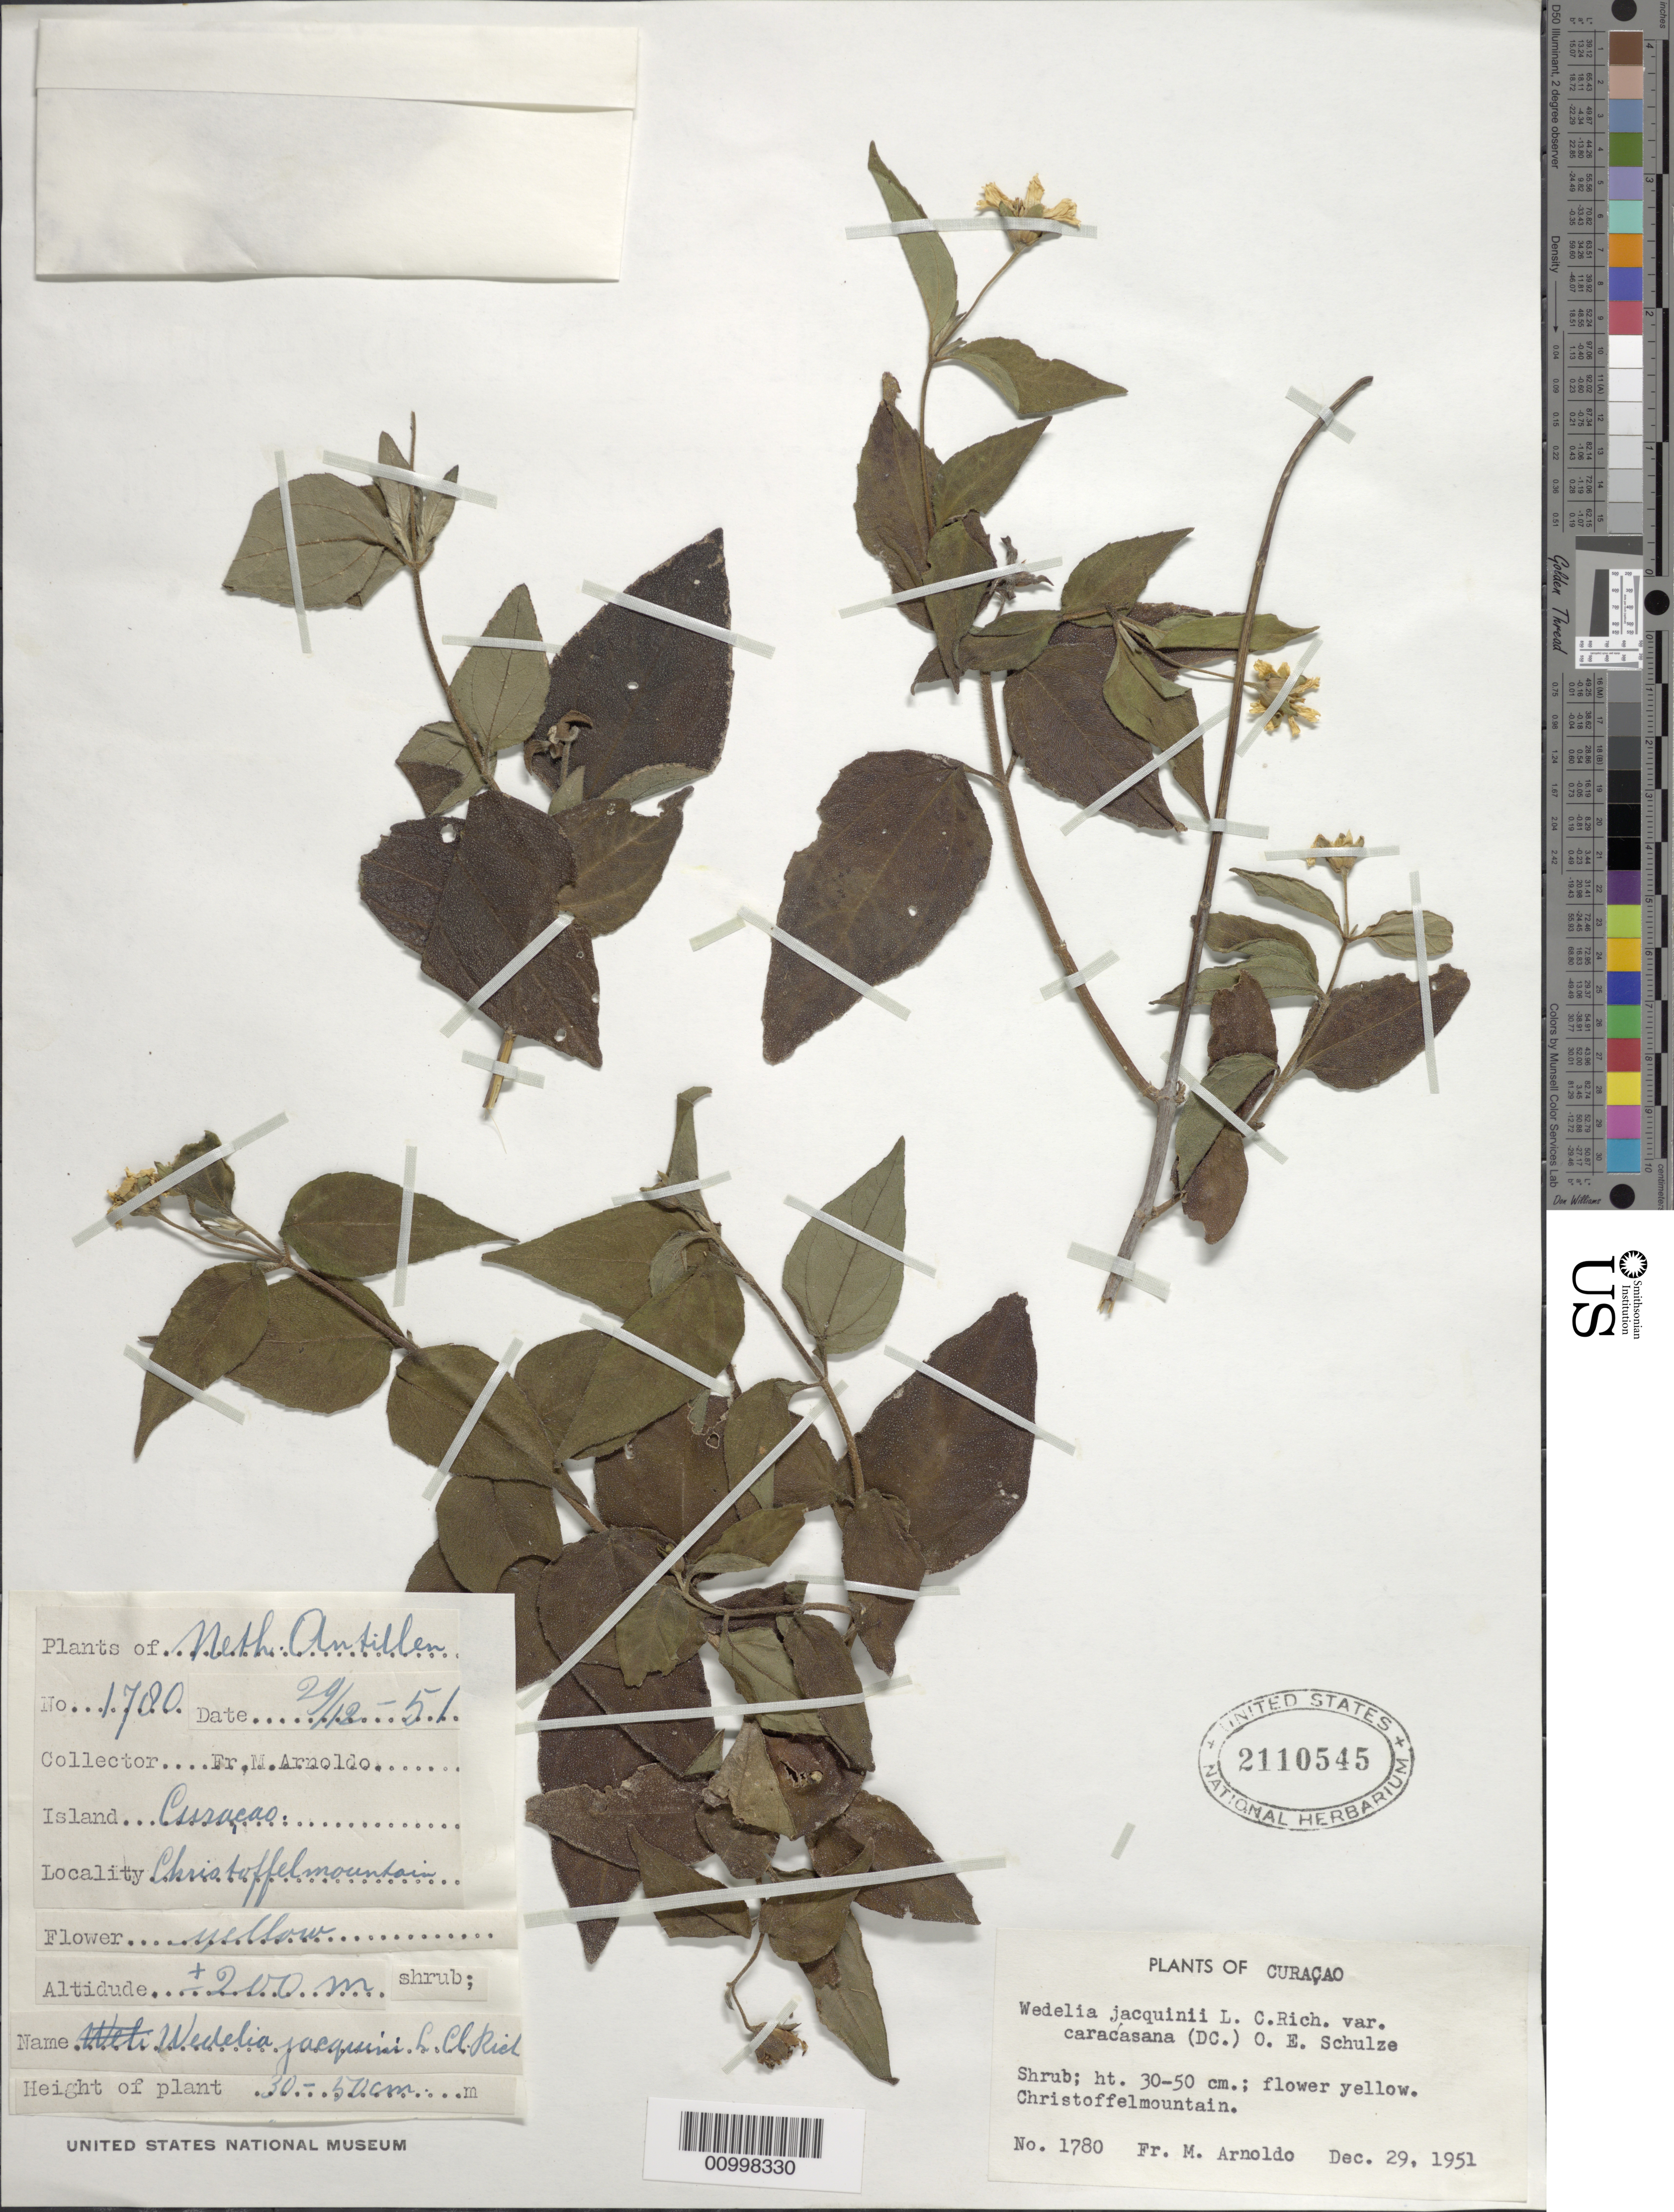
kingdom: Plantae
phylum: Tracheophyta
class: Magnoliopsida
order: Asterales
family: Asteraceae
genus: Wedelia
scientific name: Wedelia calycina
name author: Rich.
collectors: N. Arnoldo-Broeders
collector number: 1780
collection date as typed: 29 Dec 1951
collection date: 1951-12-29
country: Curaçao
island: Curaçao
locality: Christoffelmountain.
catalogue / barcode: US 2110545